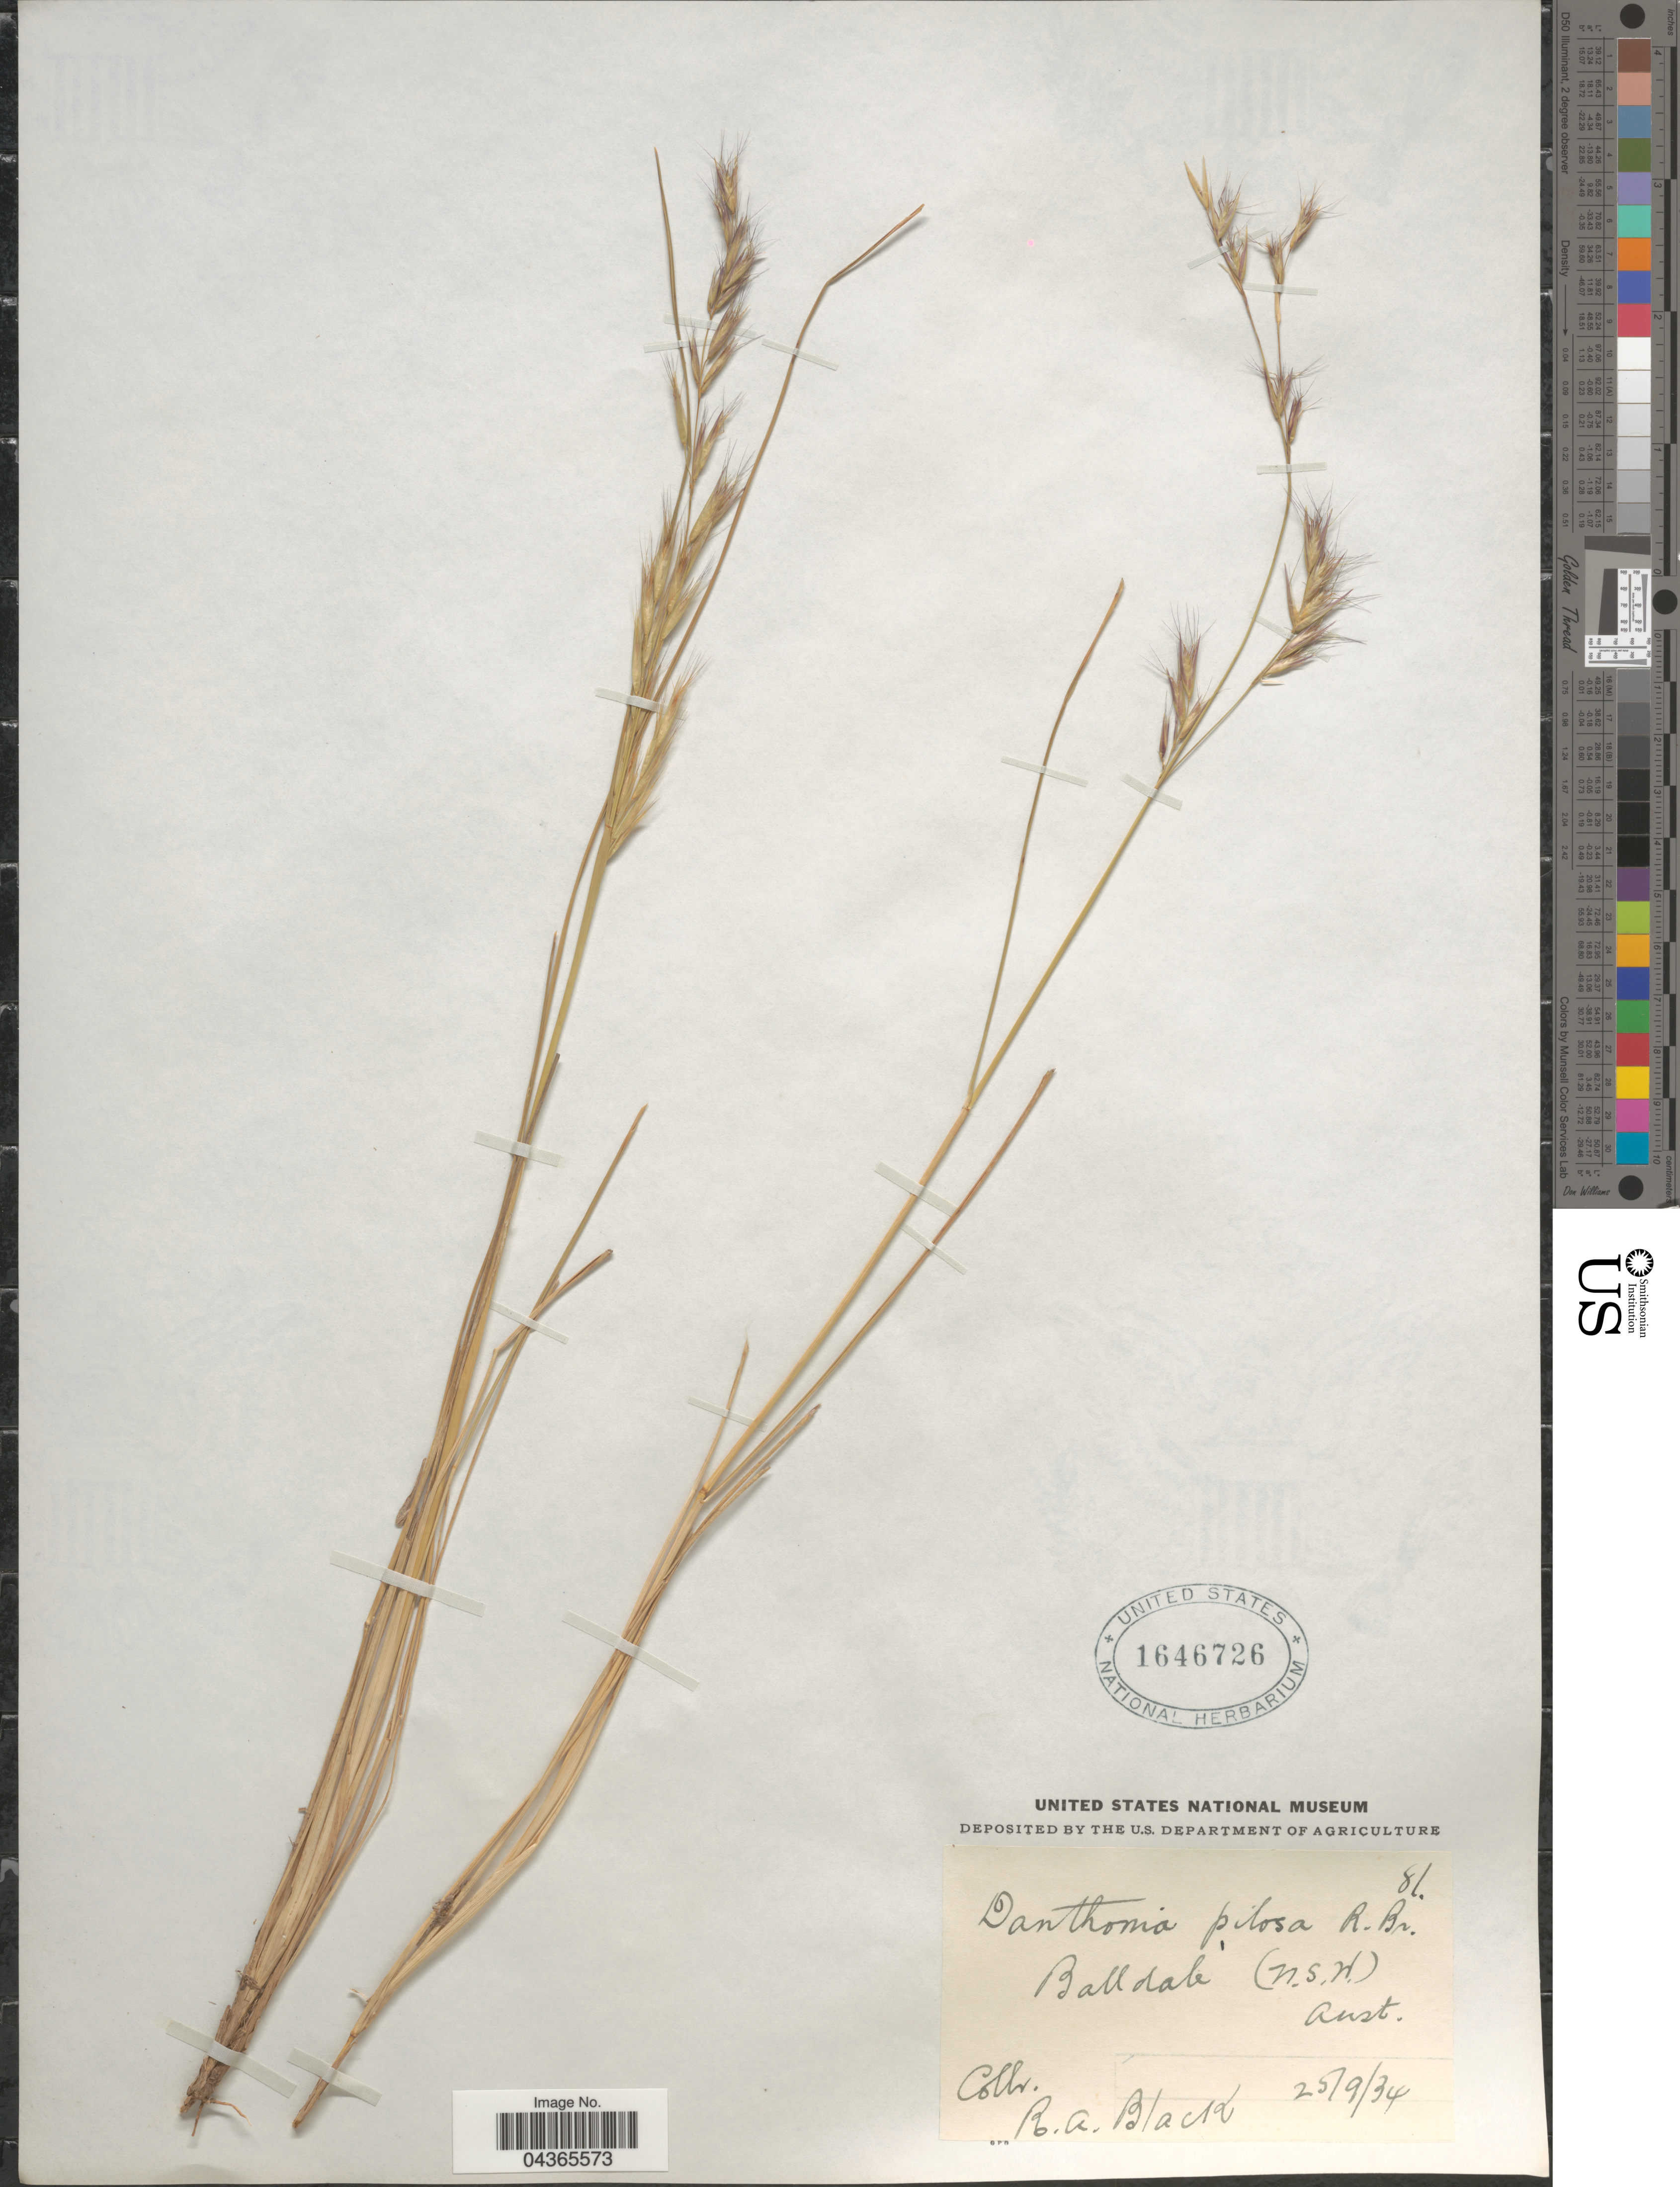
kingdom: Plantae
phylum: Tracheophyta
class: Liliopsida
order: Poales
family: Poaceae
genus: Rytidosperma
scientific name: Rytidosperma pilosum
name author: (R. Br.) Connor & Edgar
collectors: R. A. Black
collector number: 81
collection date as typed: Transcribed d/m/y: 25/9/34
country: Australia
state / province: New South Wales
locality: Balldale.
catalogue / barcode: US 1646726